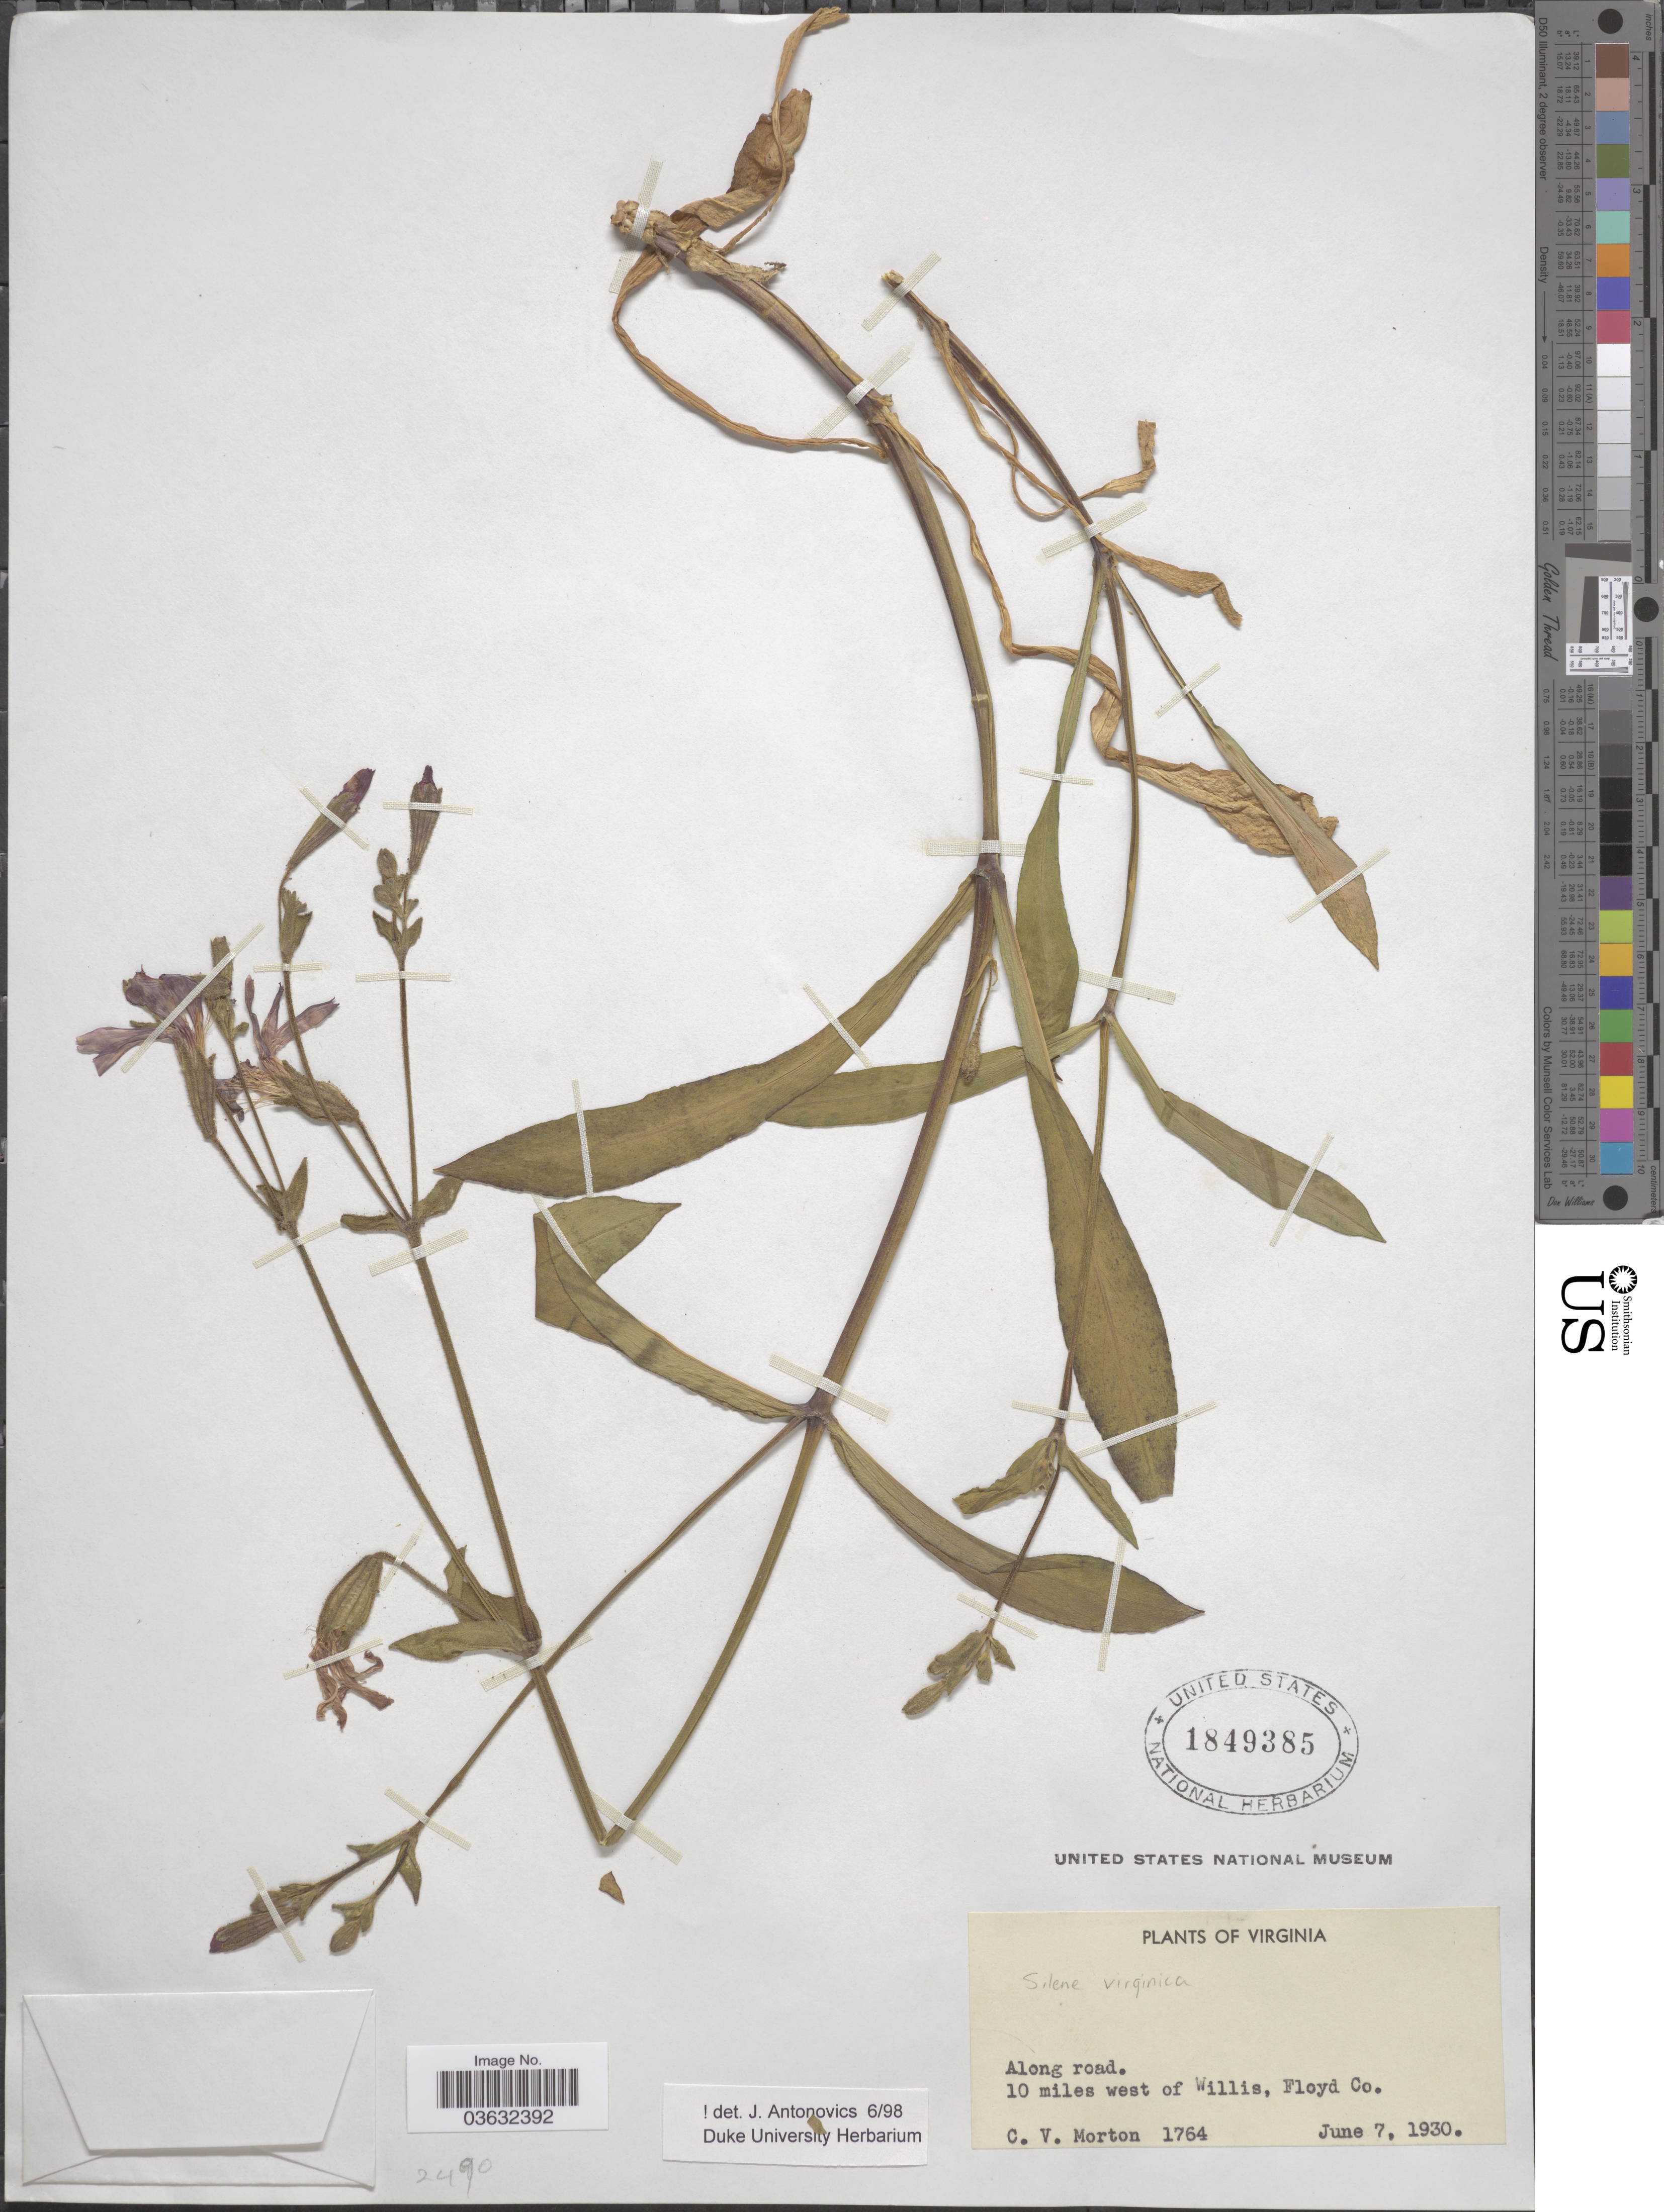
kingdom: Plantae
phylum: Tracheophyta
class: Magnoliopsida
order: Caryophyllales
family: Caryophyllaceae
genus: Silene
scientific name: Silene virginica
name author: L.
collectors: C. V. Morton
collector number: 1764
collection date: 1930-06-07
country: United States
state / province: Virginia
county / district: Floyd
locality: Along road. 10 miles west of Willis, Floyd Co.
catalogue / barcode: US 1849385